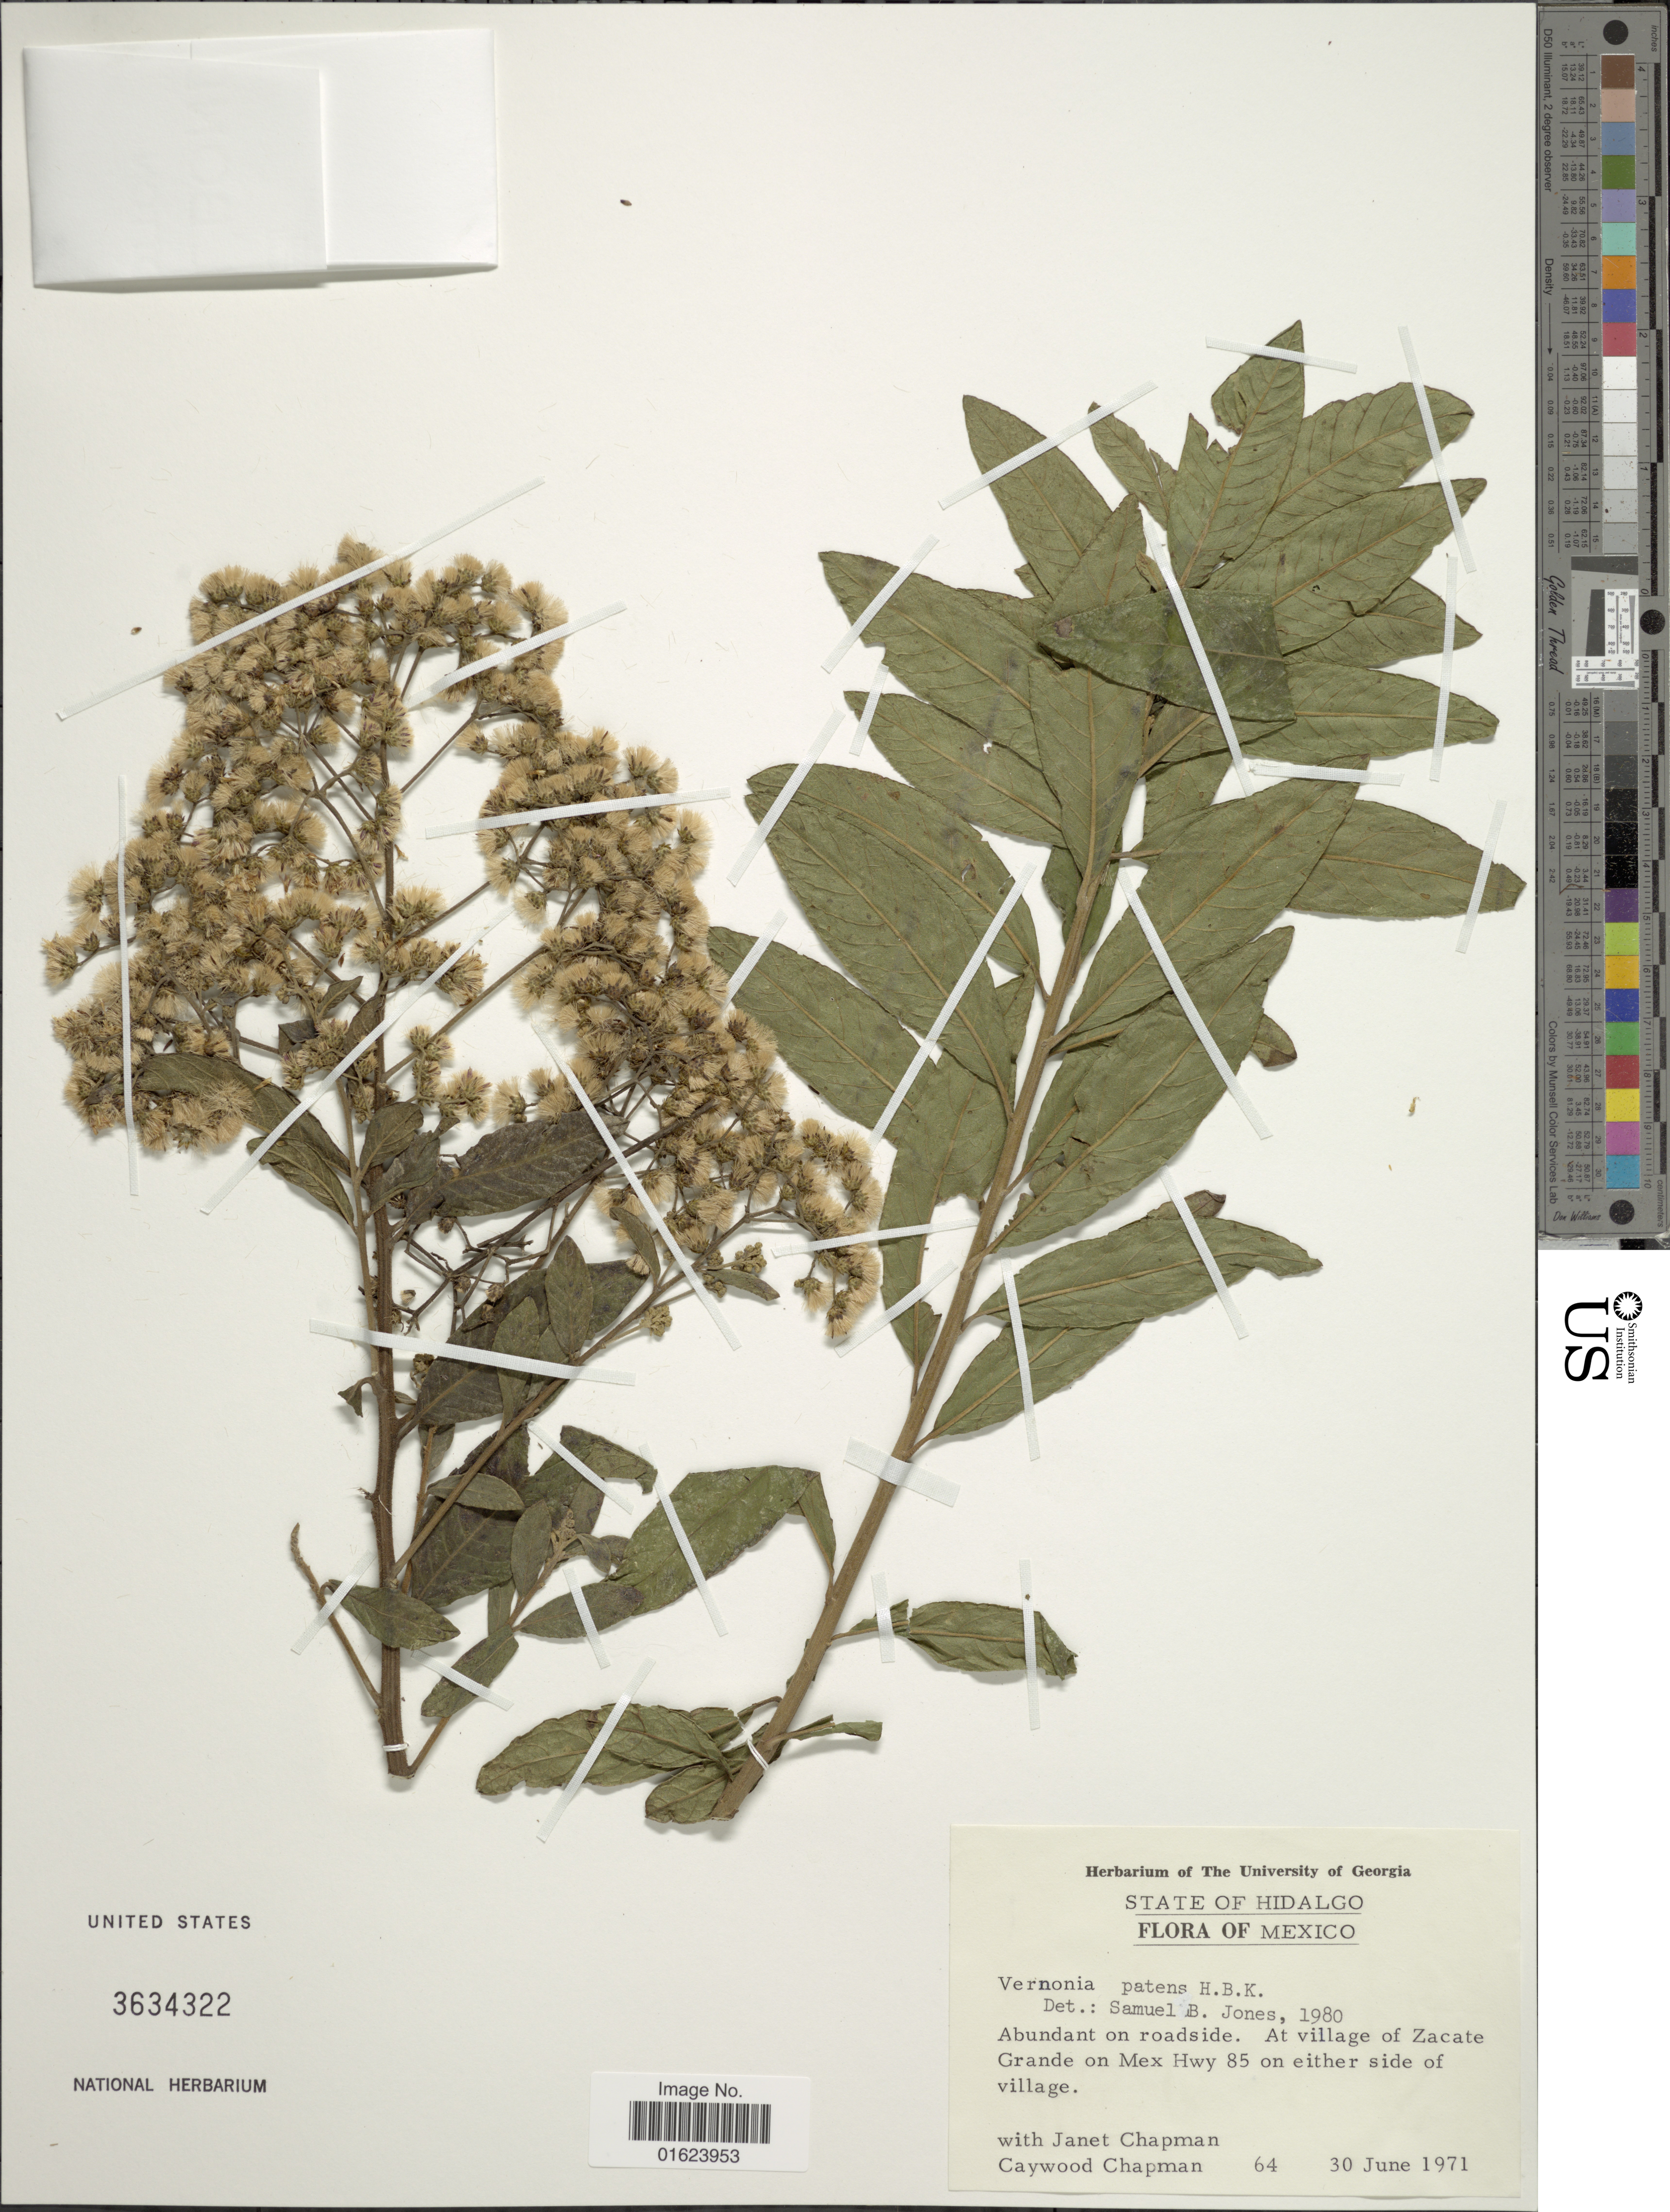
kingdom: Plantae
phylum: Tracheophyta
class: Magnoliopsida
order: Asterales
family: Asteraceae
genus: Vernonanthura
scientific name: Vernonanthura patens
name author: (Kunth) H. Rob.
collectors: J. D. Chapman & C. Chapman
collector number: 64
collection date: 1971-06-30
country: Mexico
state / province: Hidalgo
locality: State of Hidalgo, Mexico. At village of Zacate Grande on Mex Hwy 85 either side of village,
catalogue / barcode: US 3634322